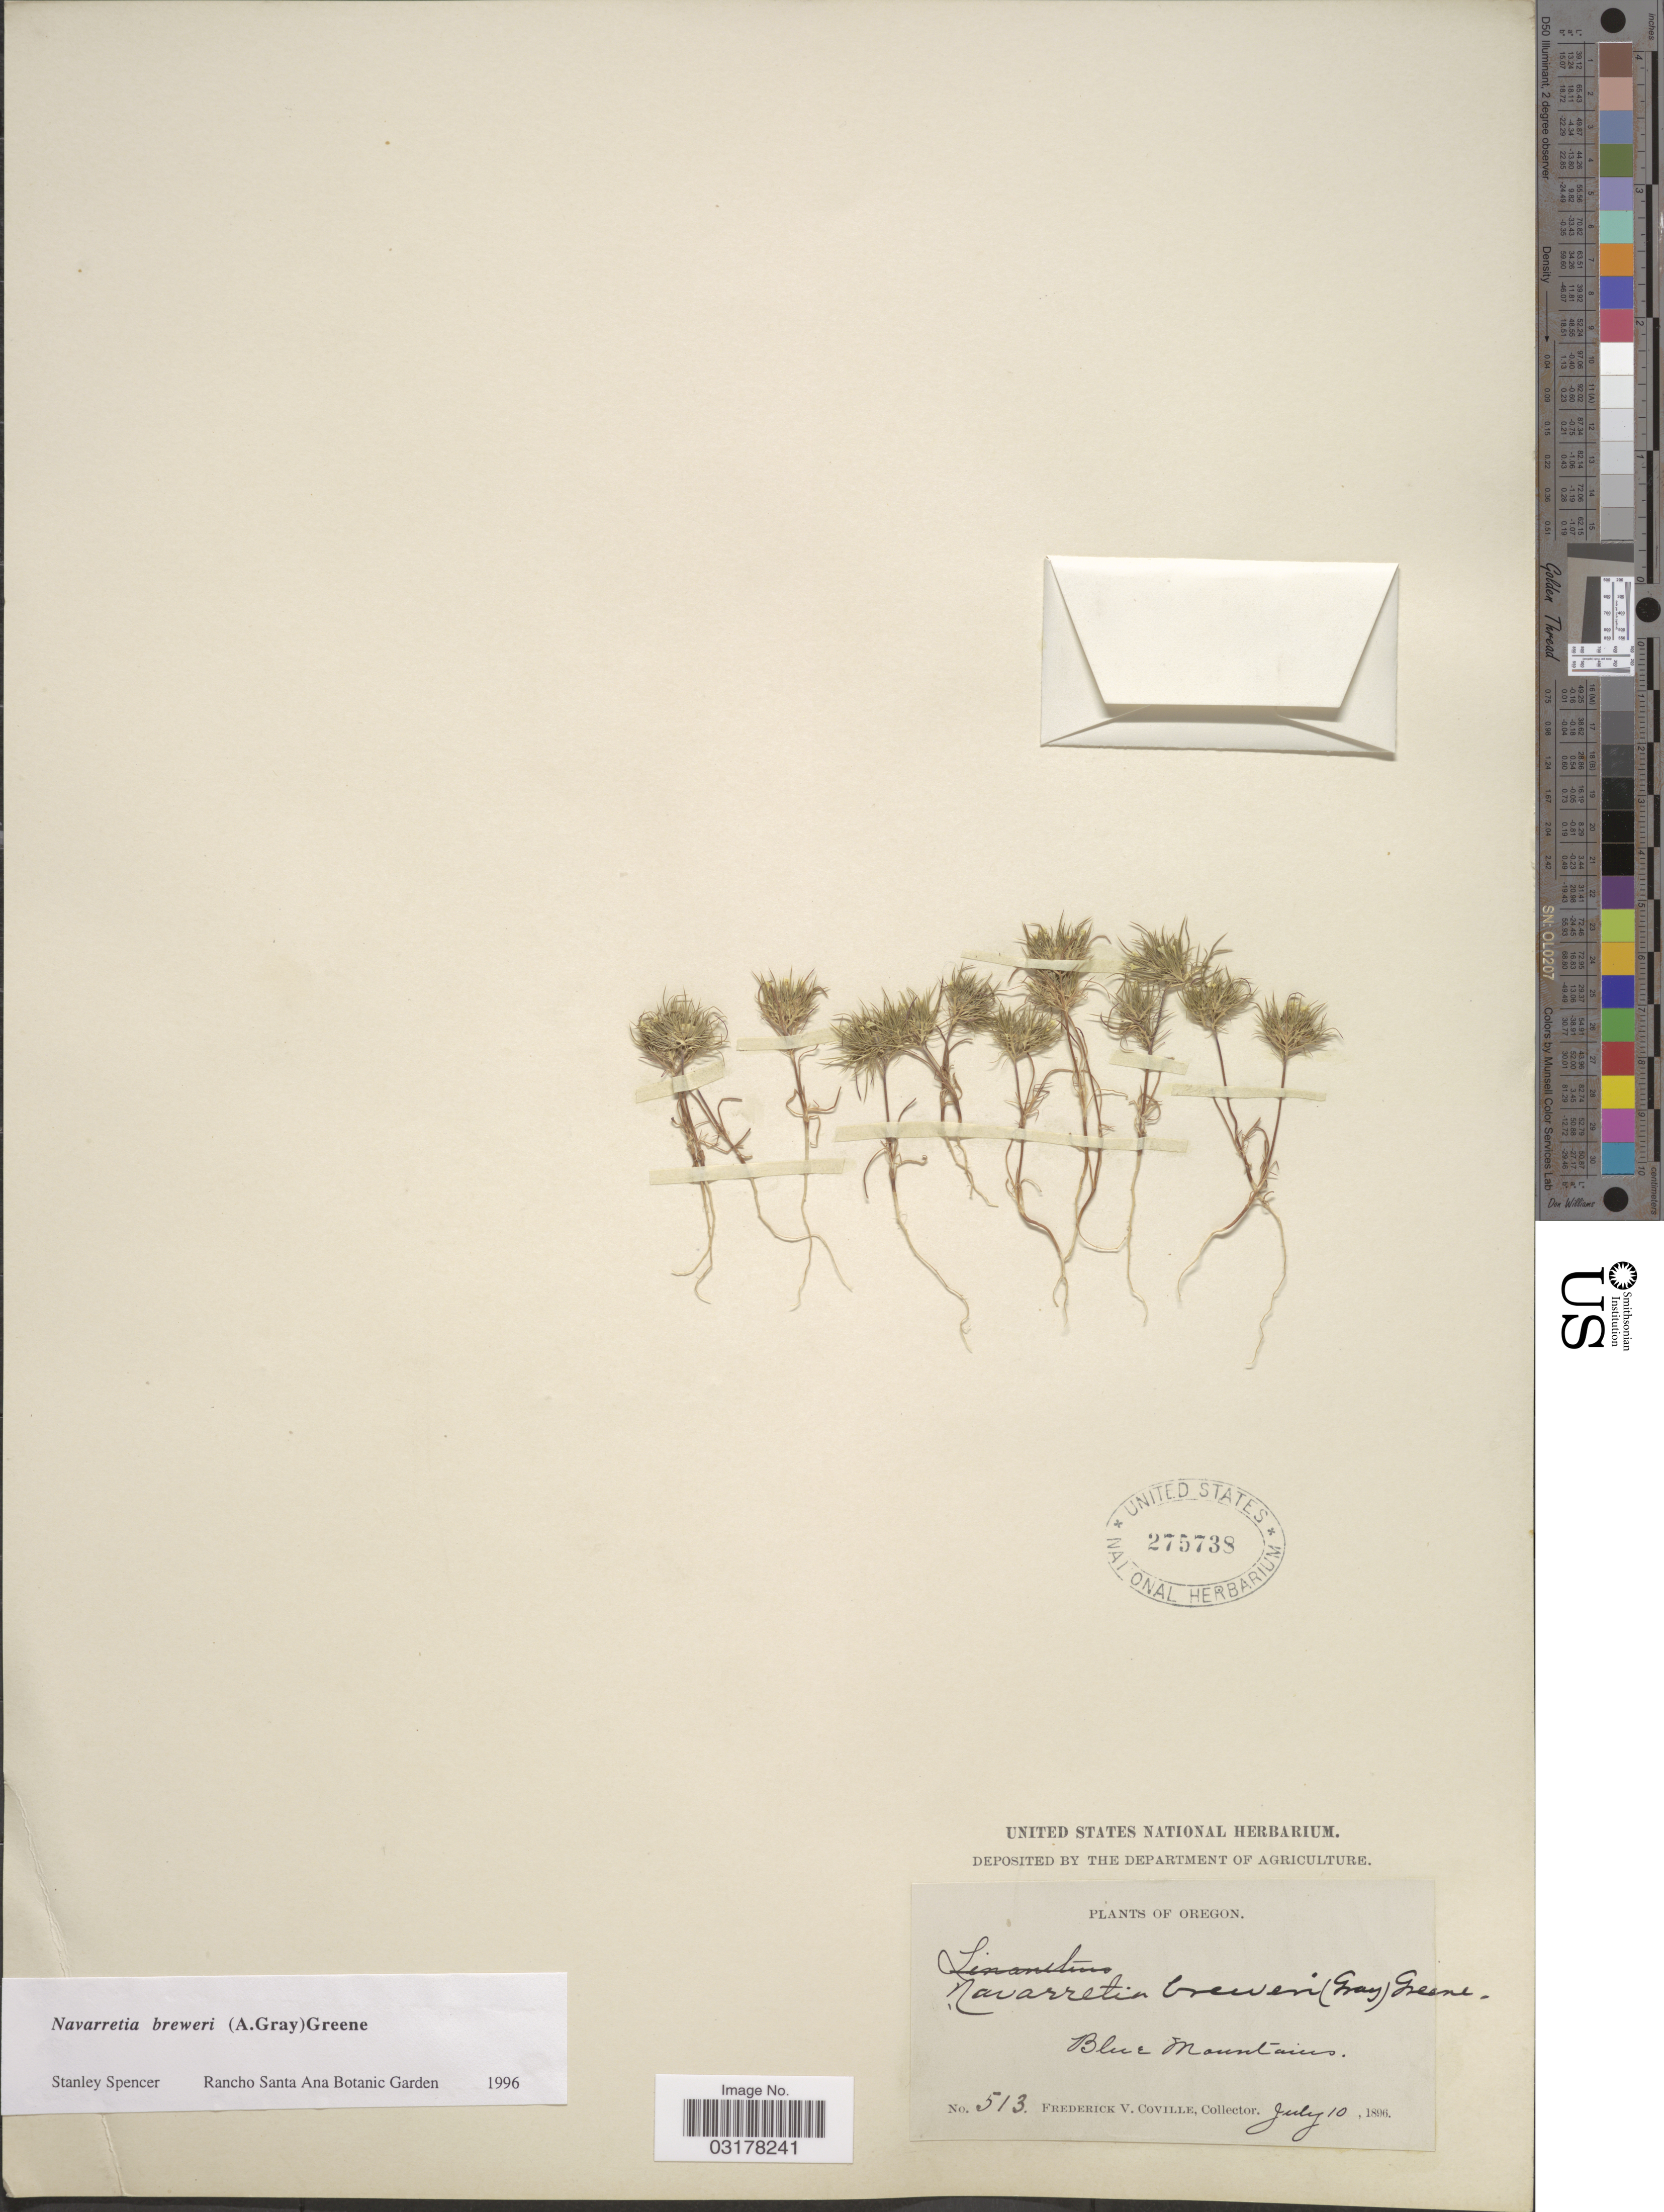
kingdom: Plantae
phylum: Tracheophyta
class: Magnoliopsida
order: Ericales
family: Polemoniaceae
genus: Navarretia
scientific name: Navarretia breweri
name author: (A. Gray) Greene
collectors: F. V. Coville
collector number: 513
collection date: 1896-07-10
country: United States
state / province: Oregon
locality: Blue Mountains.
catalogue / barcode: US 275738